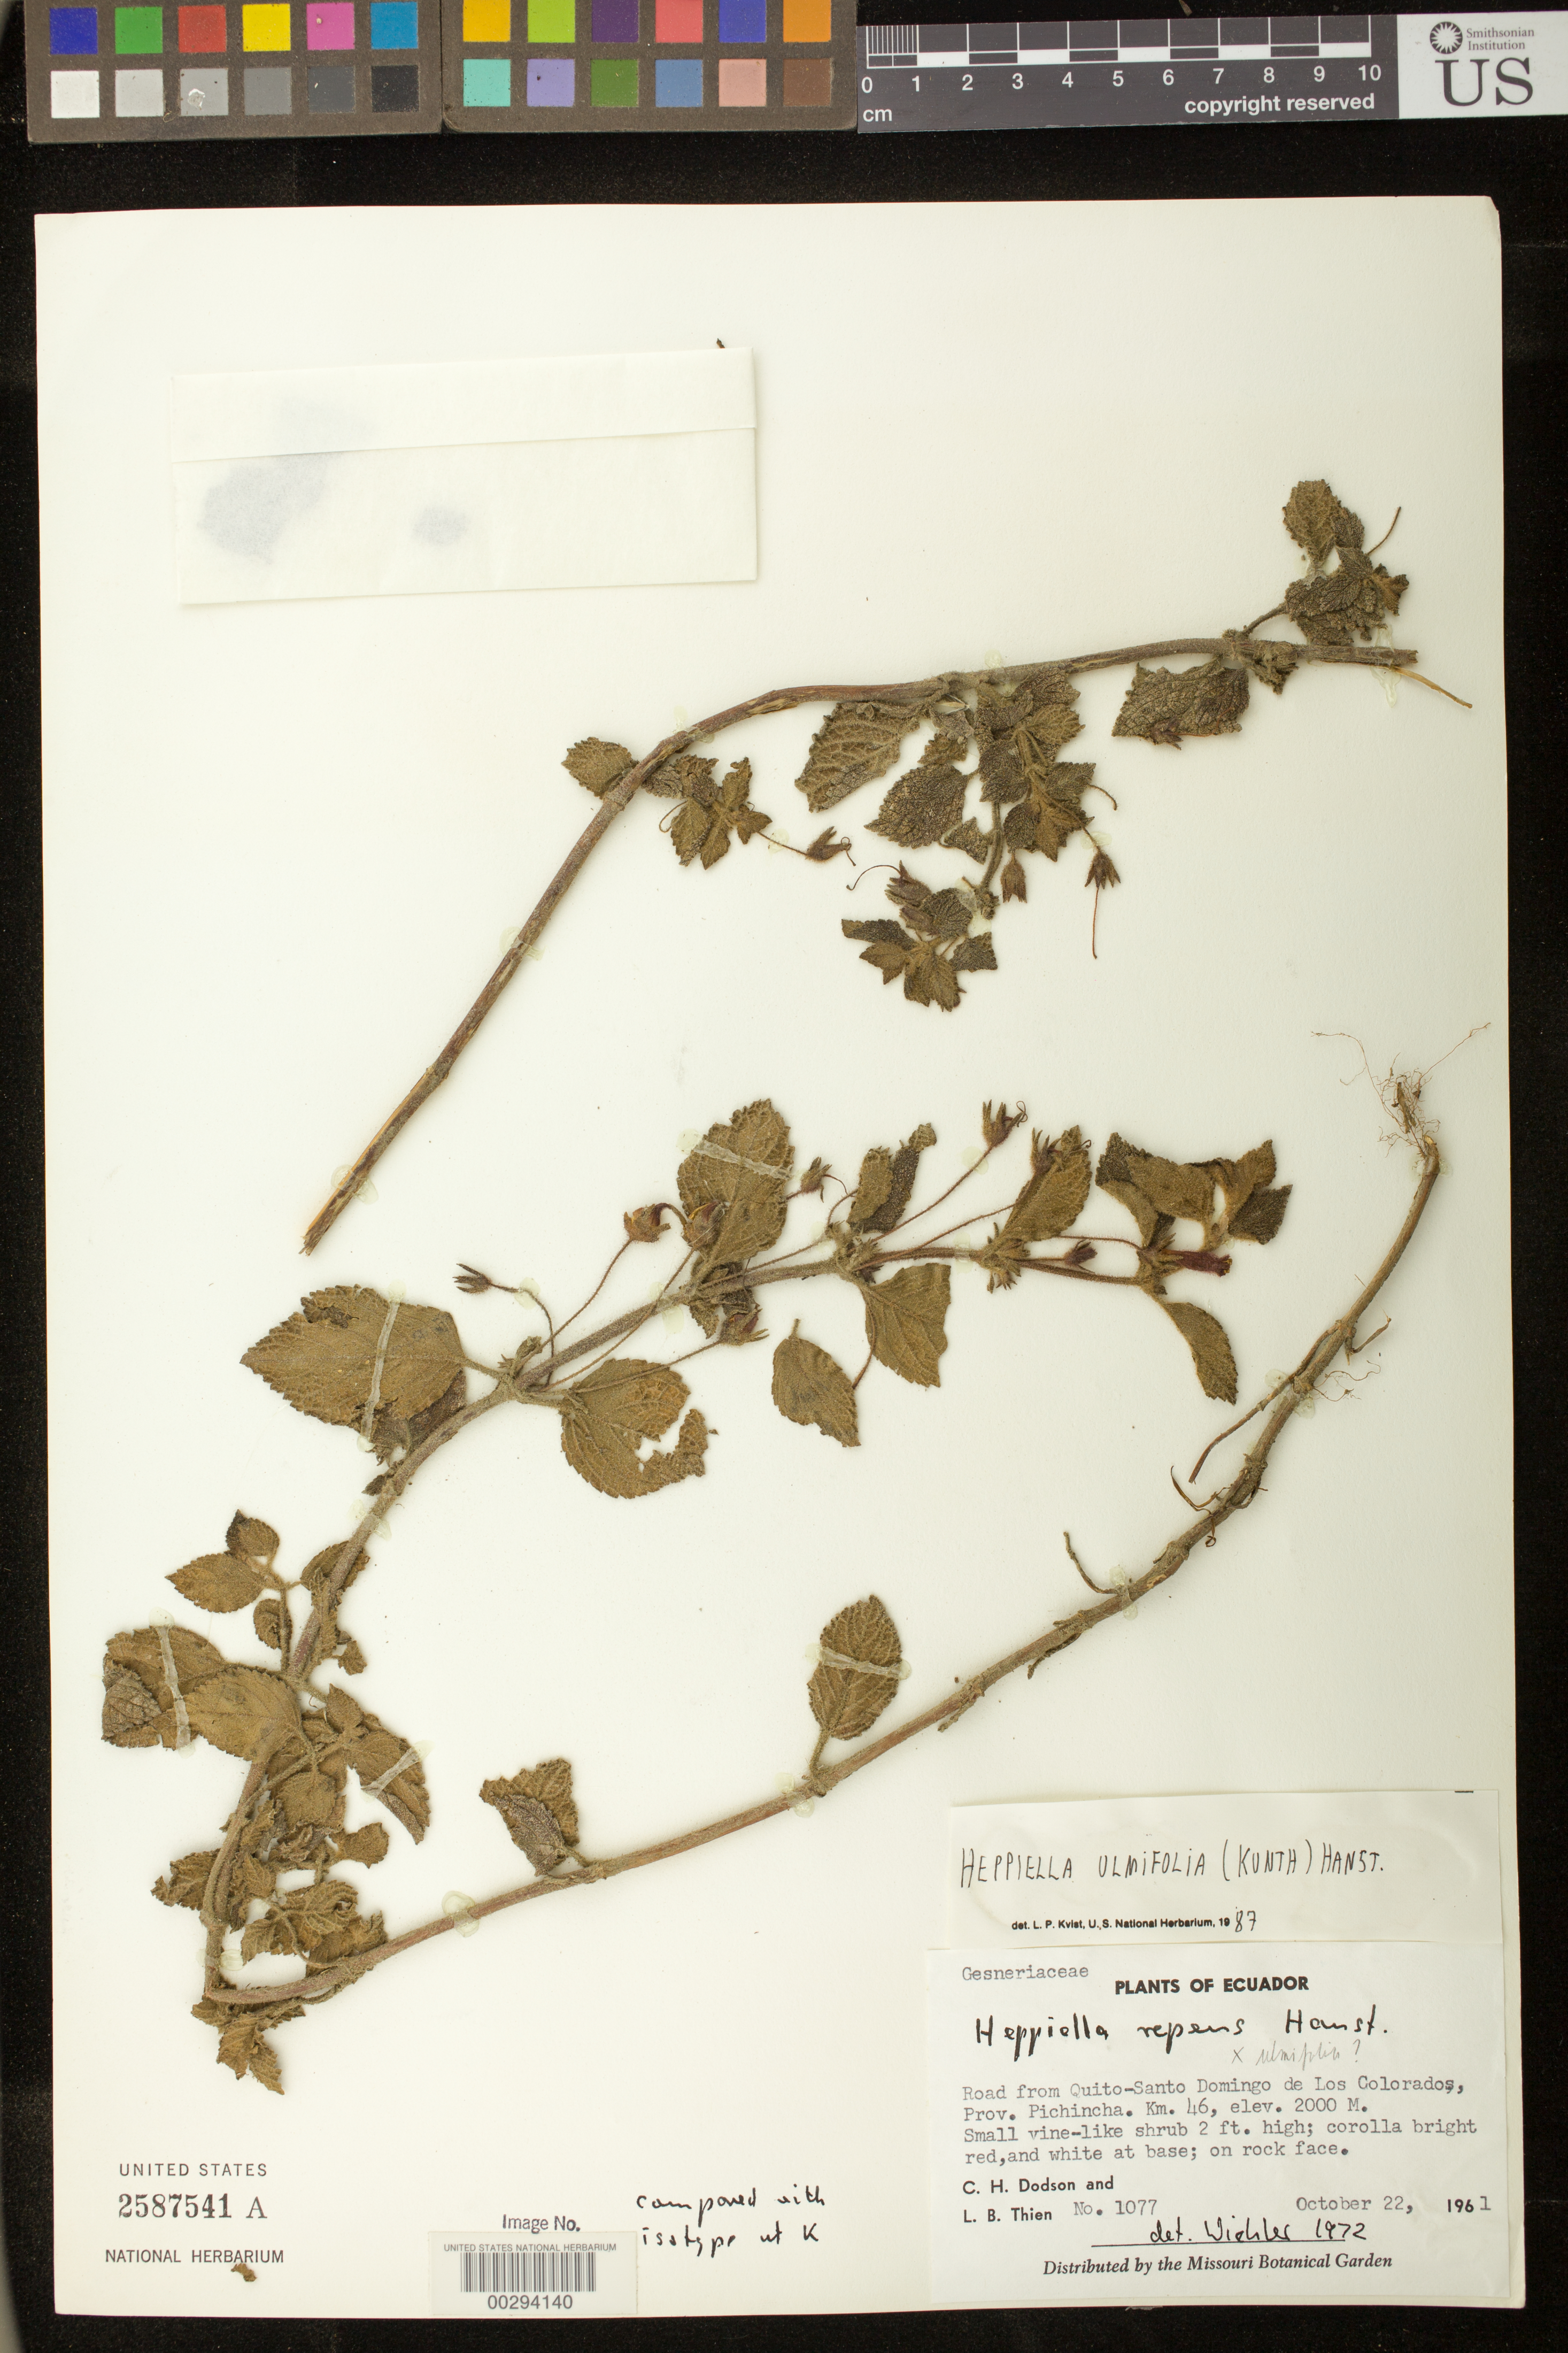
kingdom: Plantae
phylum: Tracheophyta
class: Magnoliopsida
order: Lamiales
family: Gesneriaceae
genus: Heppiella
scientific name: Heppiella ulmifolia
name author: (Kunth) Hanst.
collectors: C. H. Dodson & L. Thien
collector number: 1077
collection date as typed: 22 Oct 1961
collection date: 1961-10-22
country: Ecuador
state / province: Pichincha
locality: Road from Quito-Santo Domingo de los Colorados, km 46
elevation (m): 2000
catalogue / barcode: US 2587541A